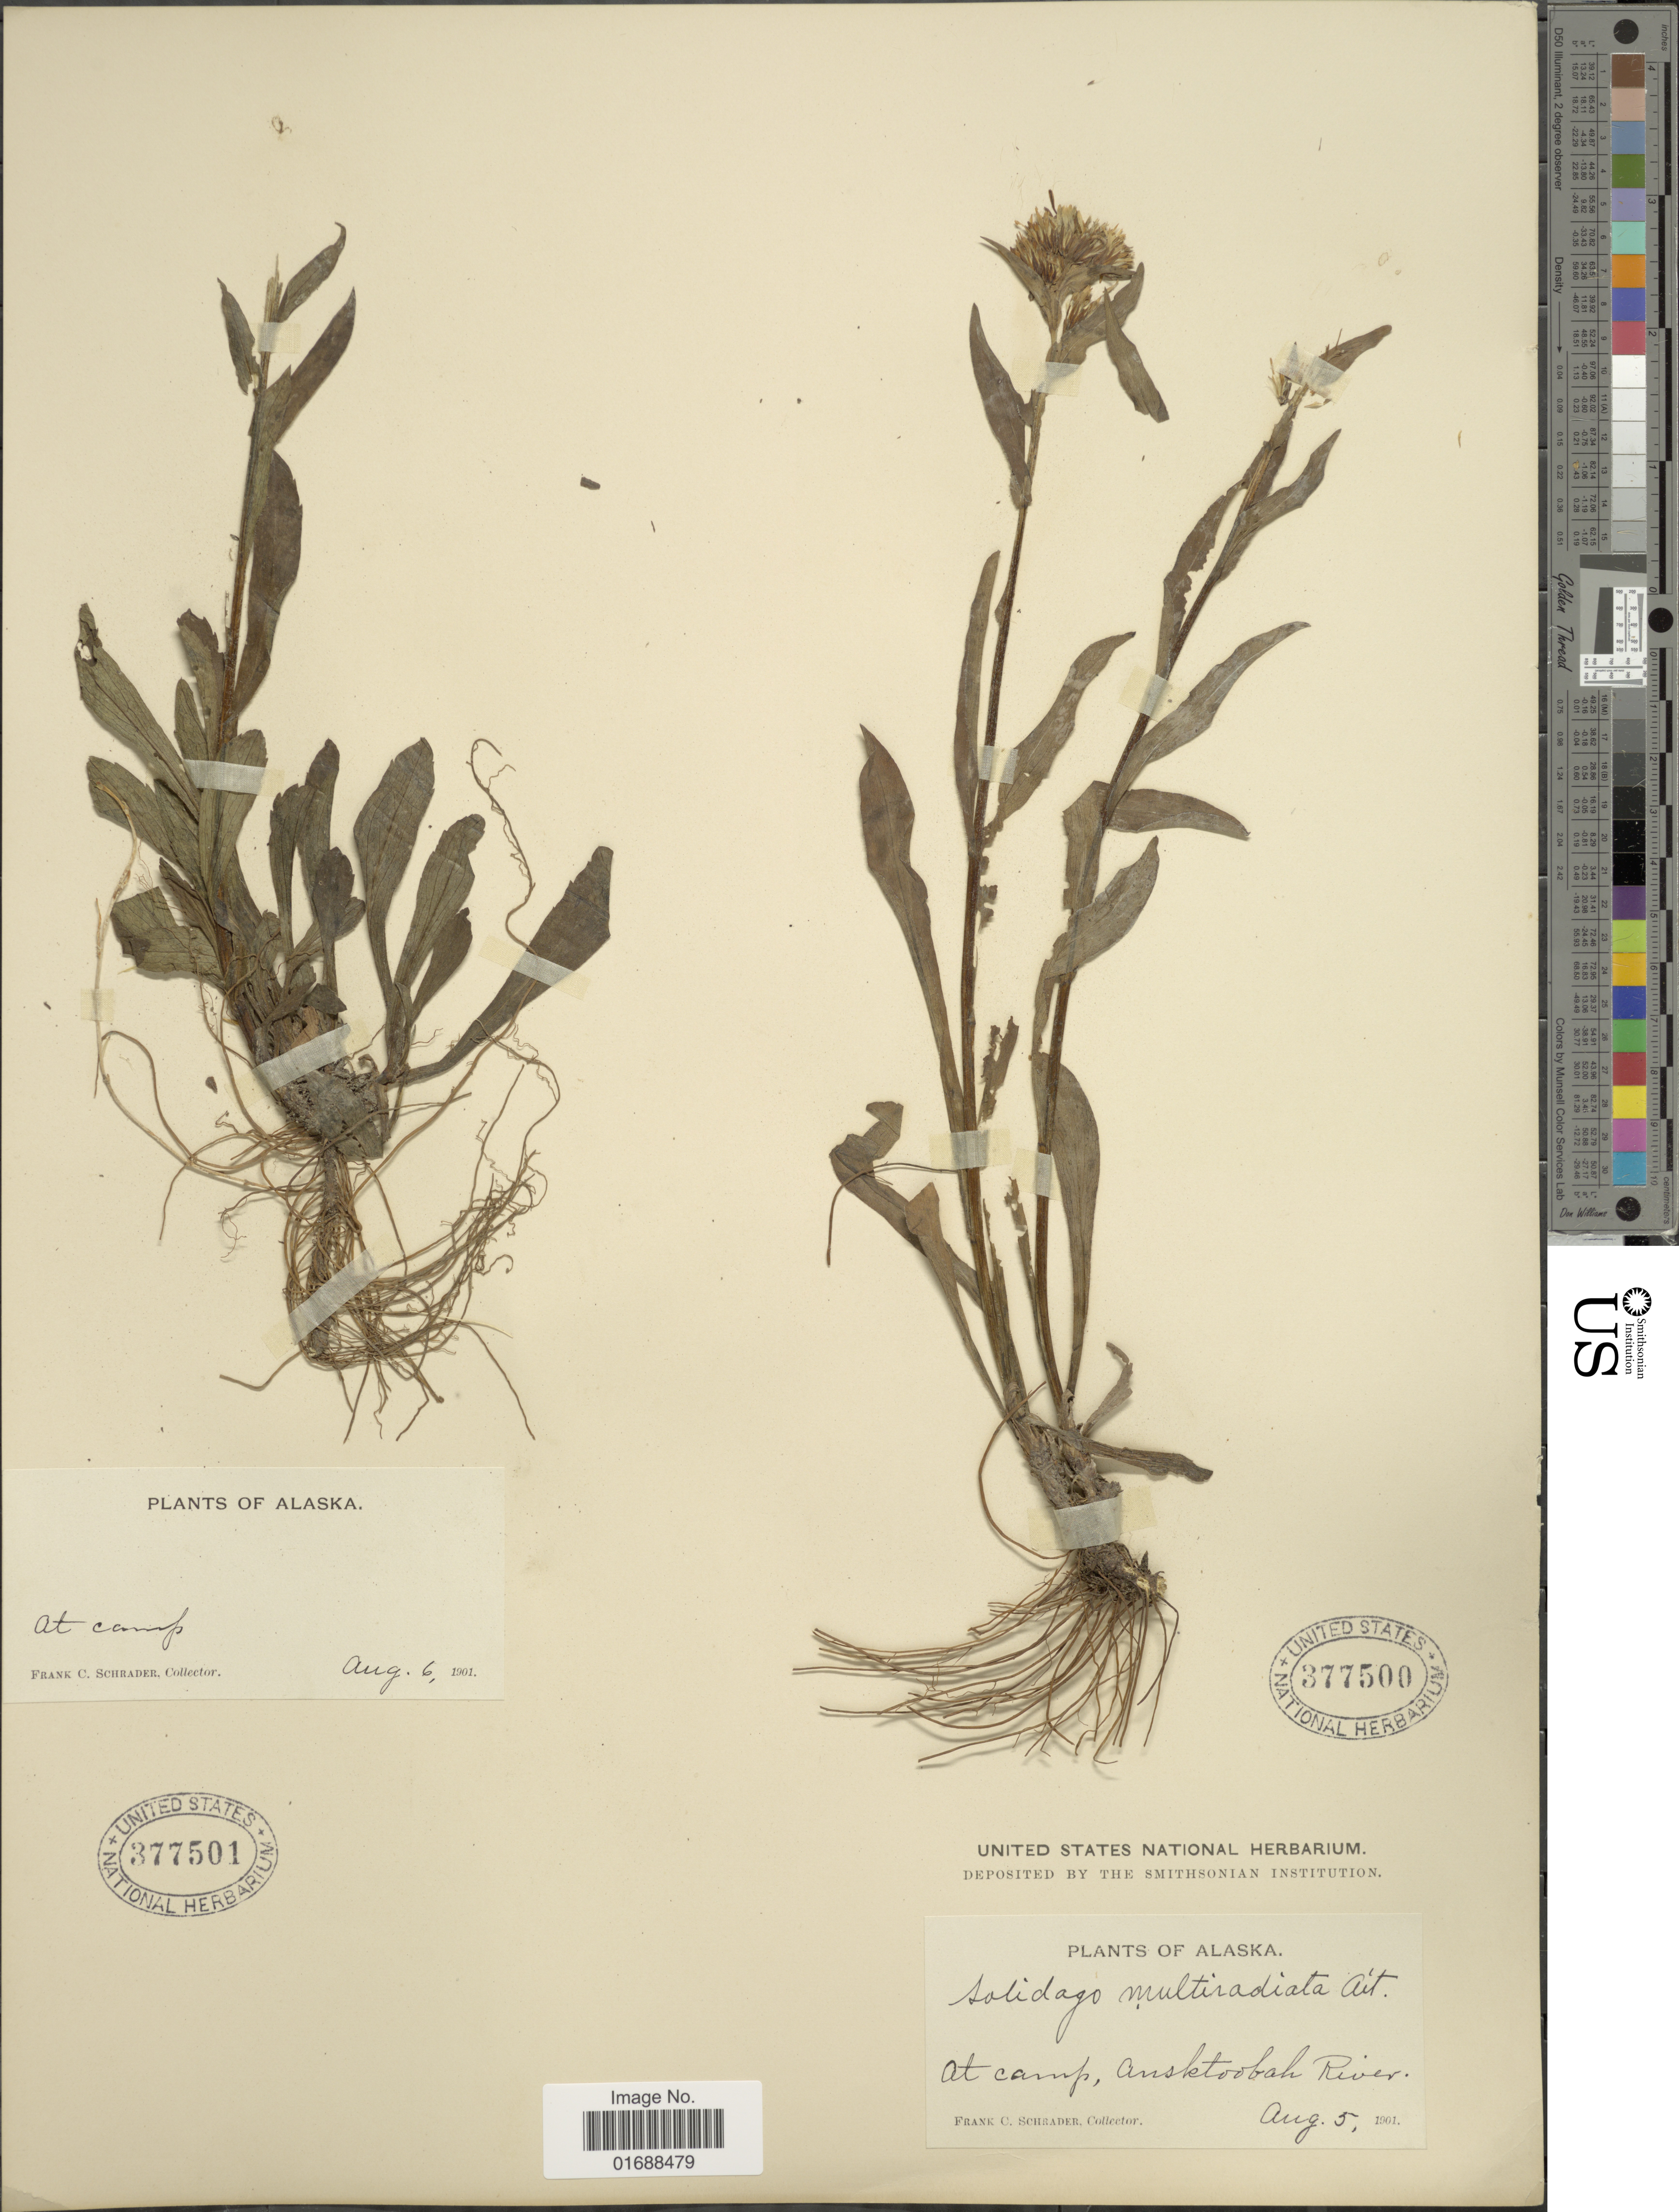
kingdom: Plantae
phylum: Tracheophyta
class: Magnoliopsida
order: Asterales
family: Asteraceae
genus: Solidago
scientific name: Solidago multiradiata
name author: Aiton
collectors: F. C. Schrader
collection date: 1901-08-06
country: United States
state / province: Alaska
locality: At camp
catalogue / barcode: US 377501